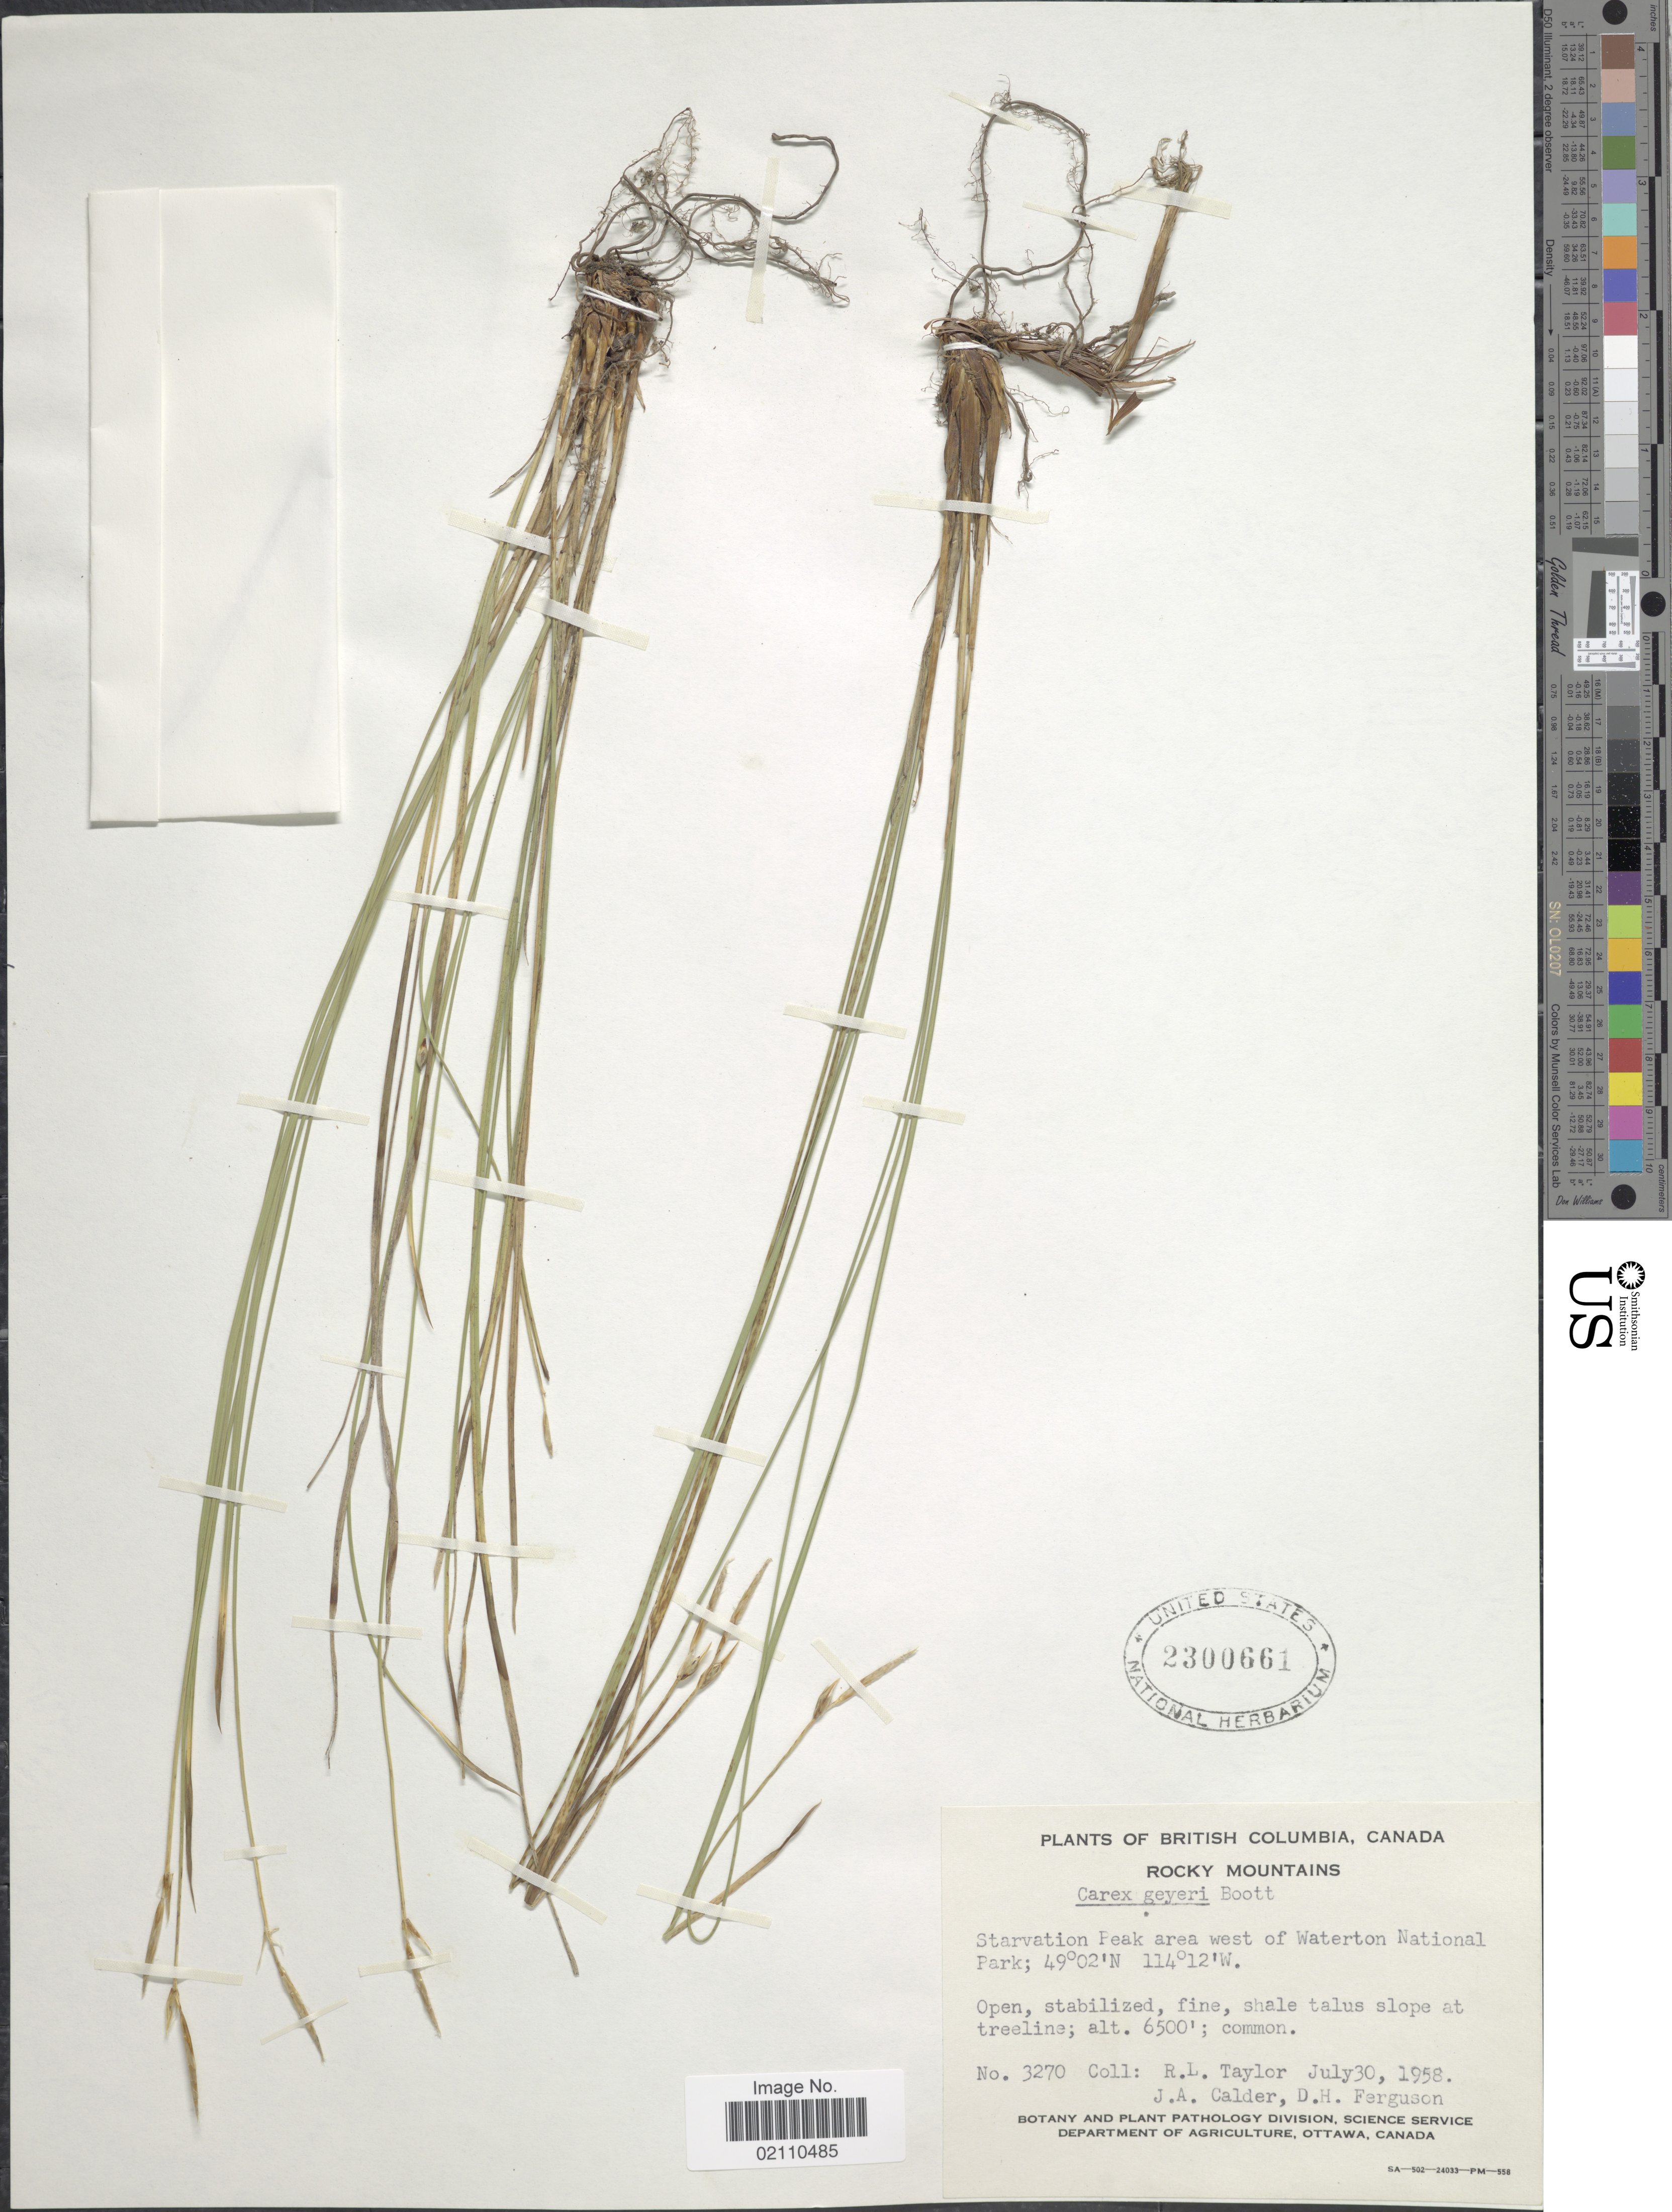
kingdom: Plantae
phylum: Tracheophyta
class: Liliopsida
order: Poales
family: Cyperaceae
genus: Carex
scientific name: Carex geyeri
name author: Boott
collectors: R. Taylor, J. A. Calder & D. Ferguson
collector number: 3270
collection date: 1958-07-30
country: Canada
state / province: British Columbia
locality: Rocky Mountains, Starvation Peak area west of Waterton National Park.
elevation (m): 1981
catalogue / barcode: US 2300661